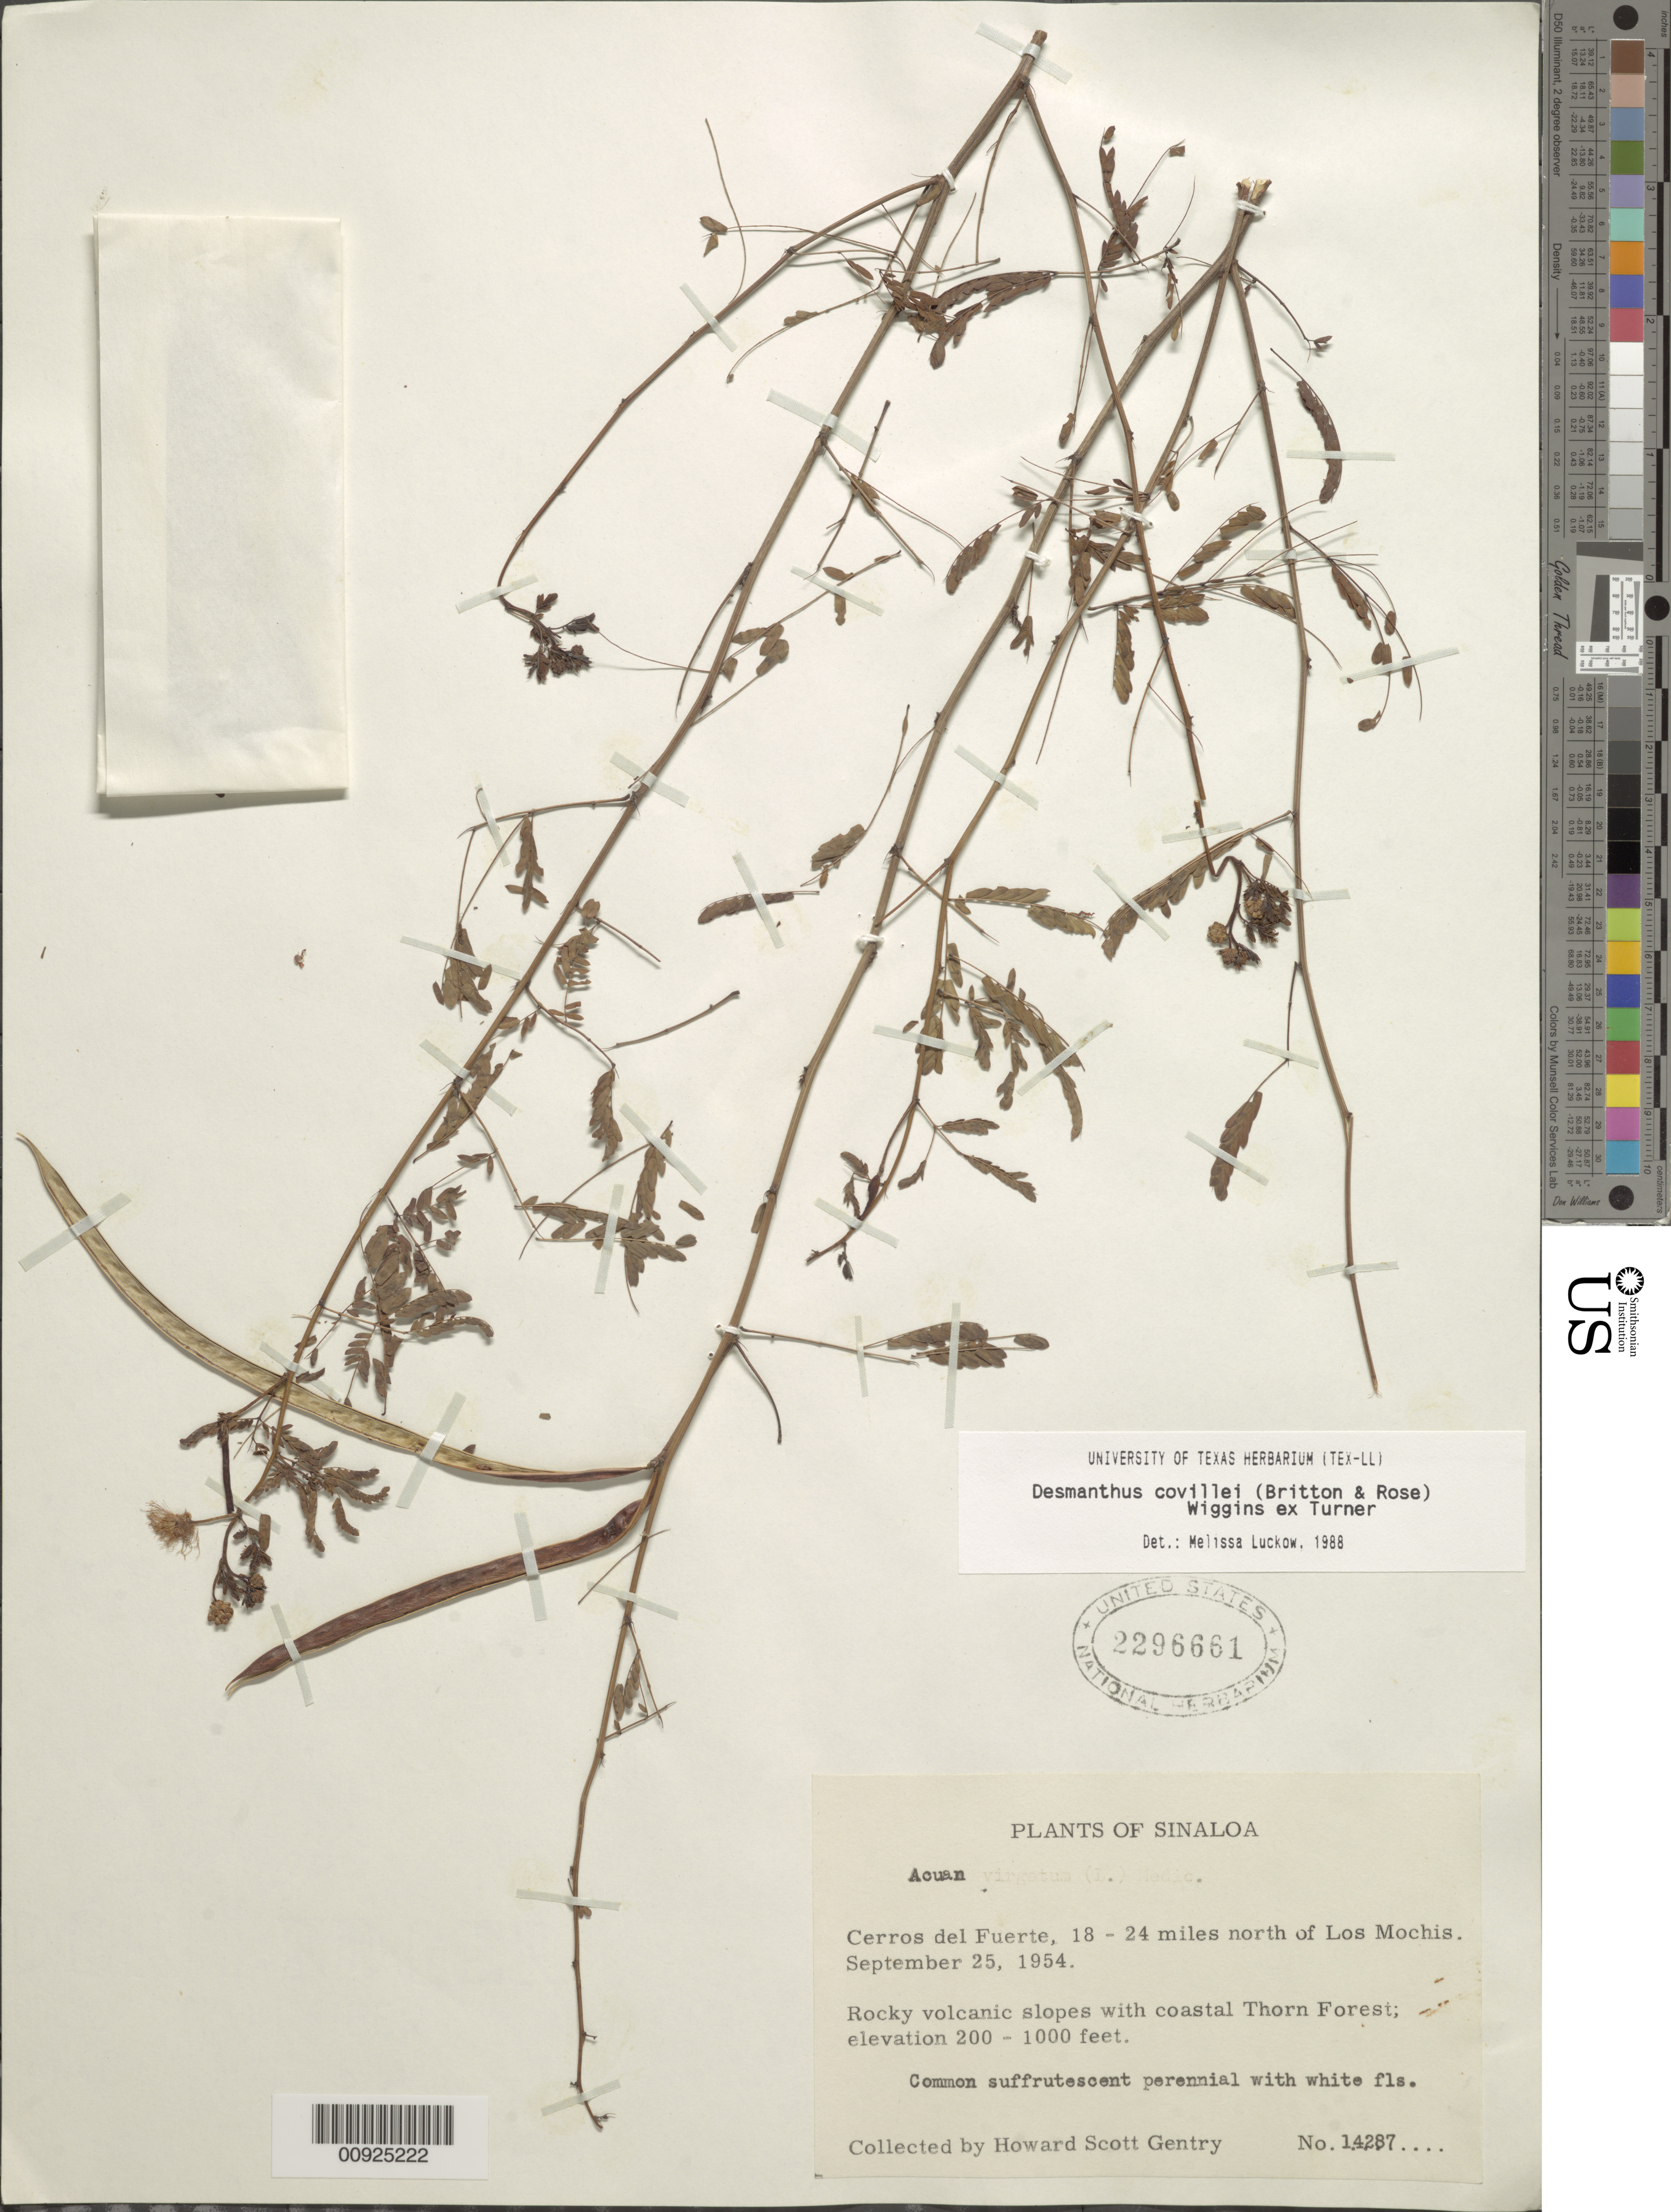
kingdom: Plantae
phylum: Tracheophyta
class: Magnoliopsida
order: Fabales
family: Fabaceae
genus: Desmanthus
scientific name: Desmanthus covillei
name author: (Britton) Wiggins ex B.L. Turner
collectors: H. S. Gentry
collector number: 14287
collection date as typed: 25 Sep 1954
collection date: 1954-09-25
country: Mexico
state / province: Sinaloa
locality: Cerros del Fuerte, 18-24 miles north of Los Mochis.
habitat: Rocky volcanic slopes with coastal Thorn Forest.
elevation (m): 61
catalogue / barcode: US 2296661